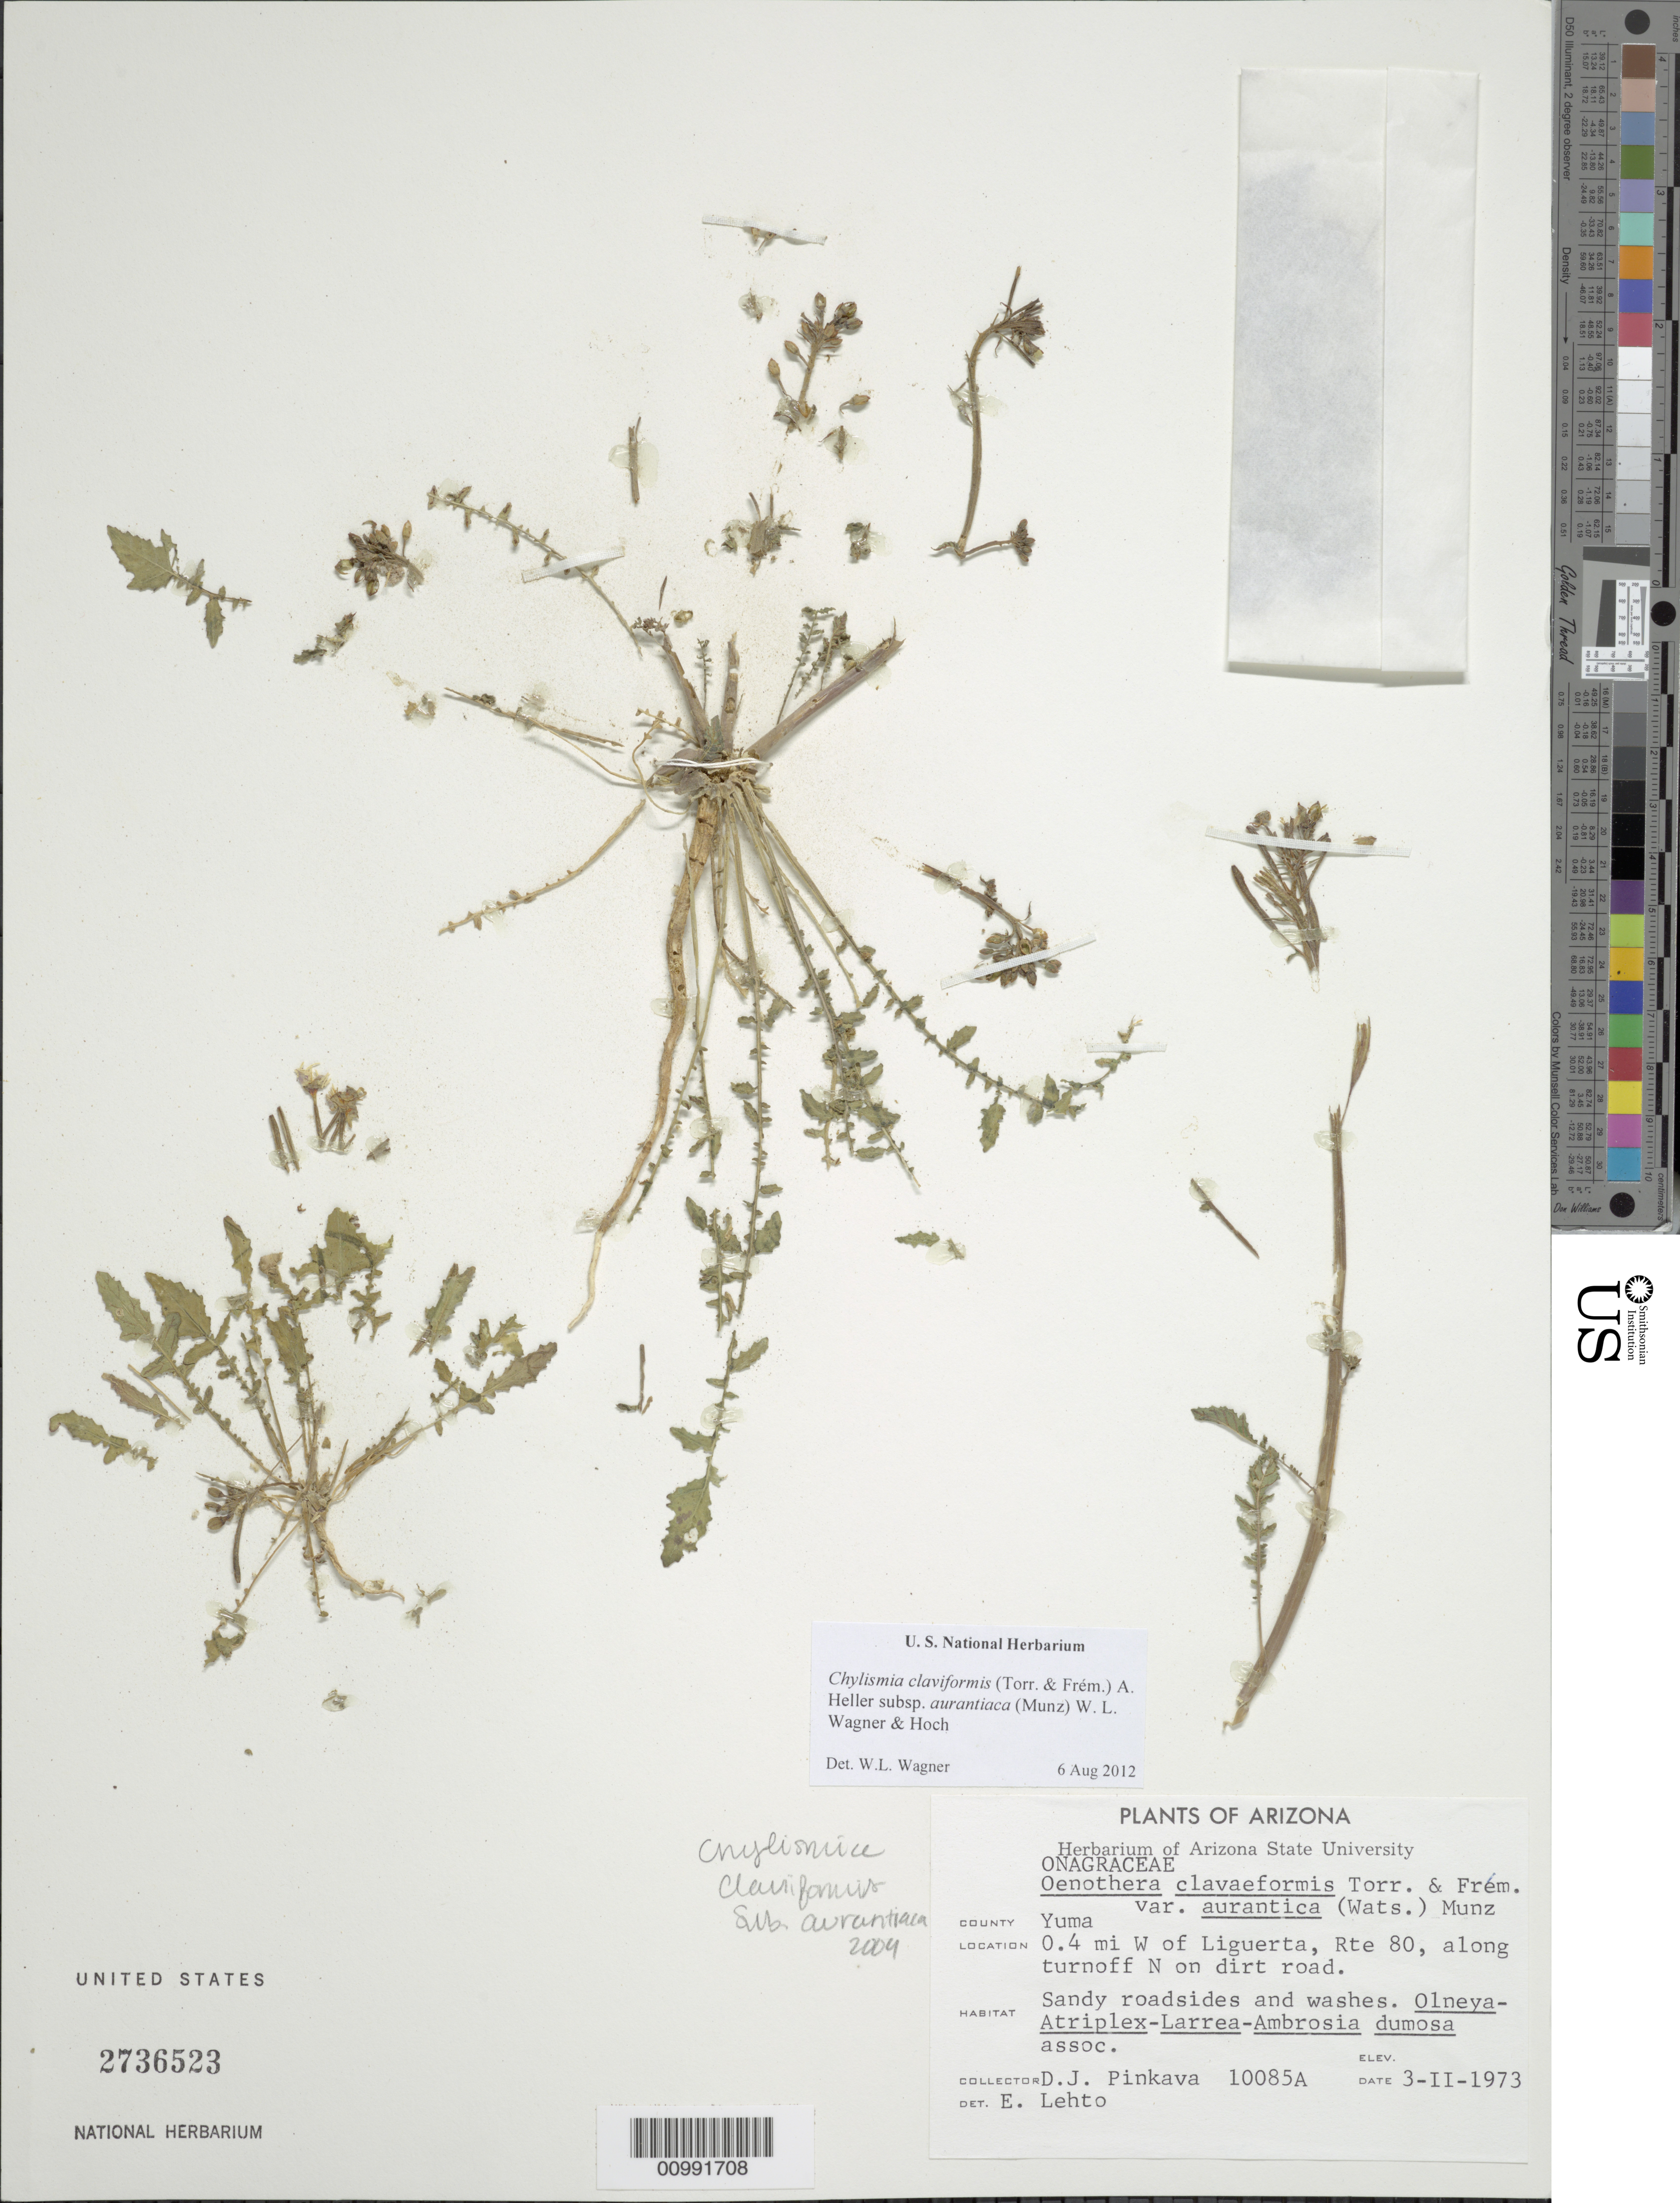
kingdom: Plantae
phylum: Tracheophyta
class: Magnoliopsida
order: Myrtales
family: Onagraceae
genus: Chylismia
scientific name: Chylismia claviformis subsp. aurantiaca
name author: (Munz) W.L. Wagner & Hoch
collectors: D. Pinkava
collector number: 10085A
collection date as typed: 03 Feb 1973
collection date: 1973-02-03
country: United States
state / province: Arizona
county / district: Yuma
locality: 0.4 miles W of Liguerta, Route 80, along turnoff N on dirt road. Sandy roadsides and washes.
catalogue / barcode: US 2736523